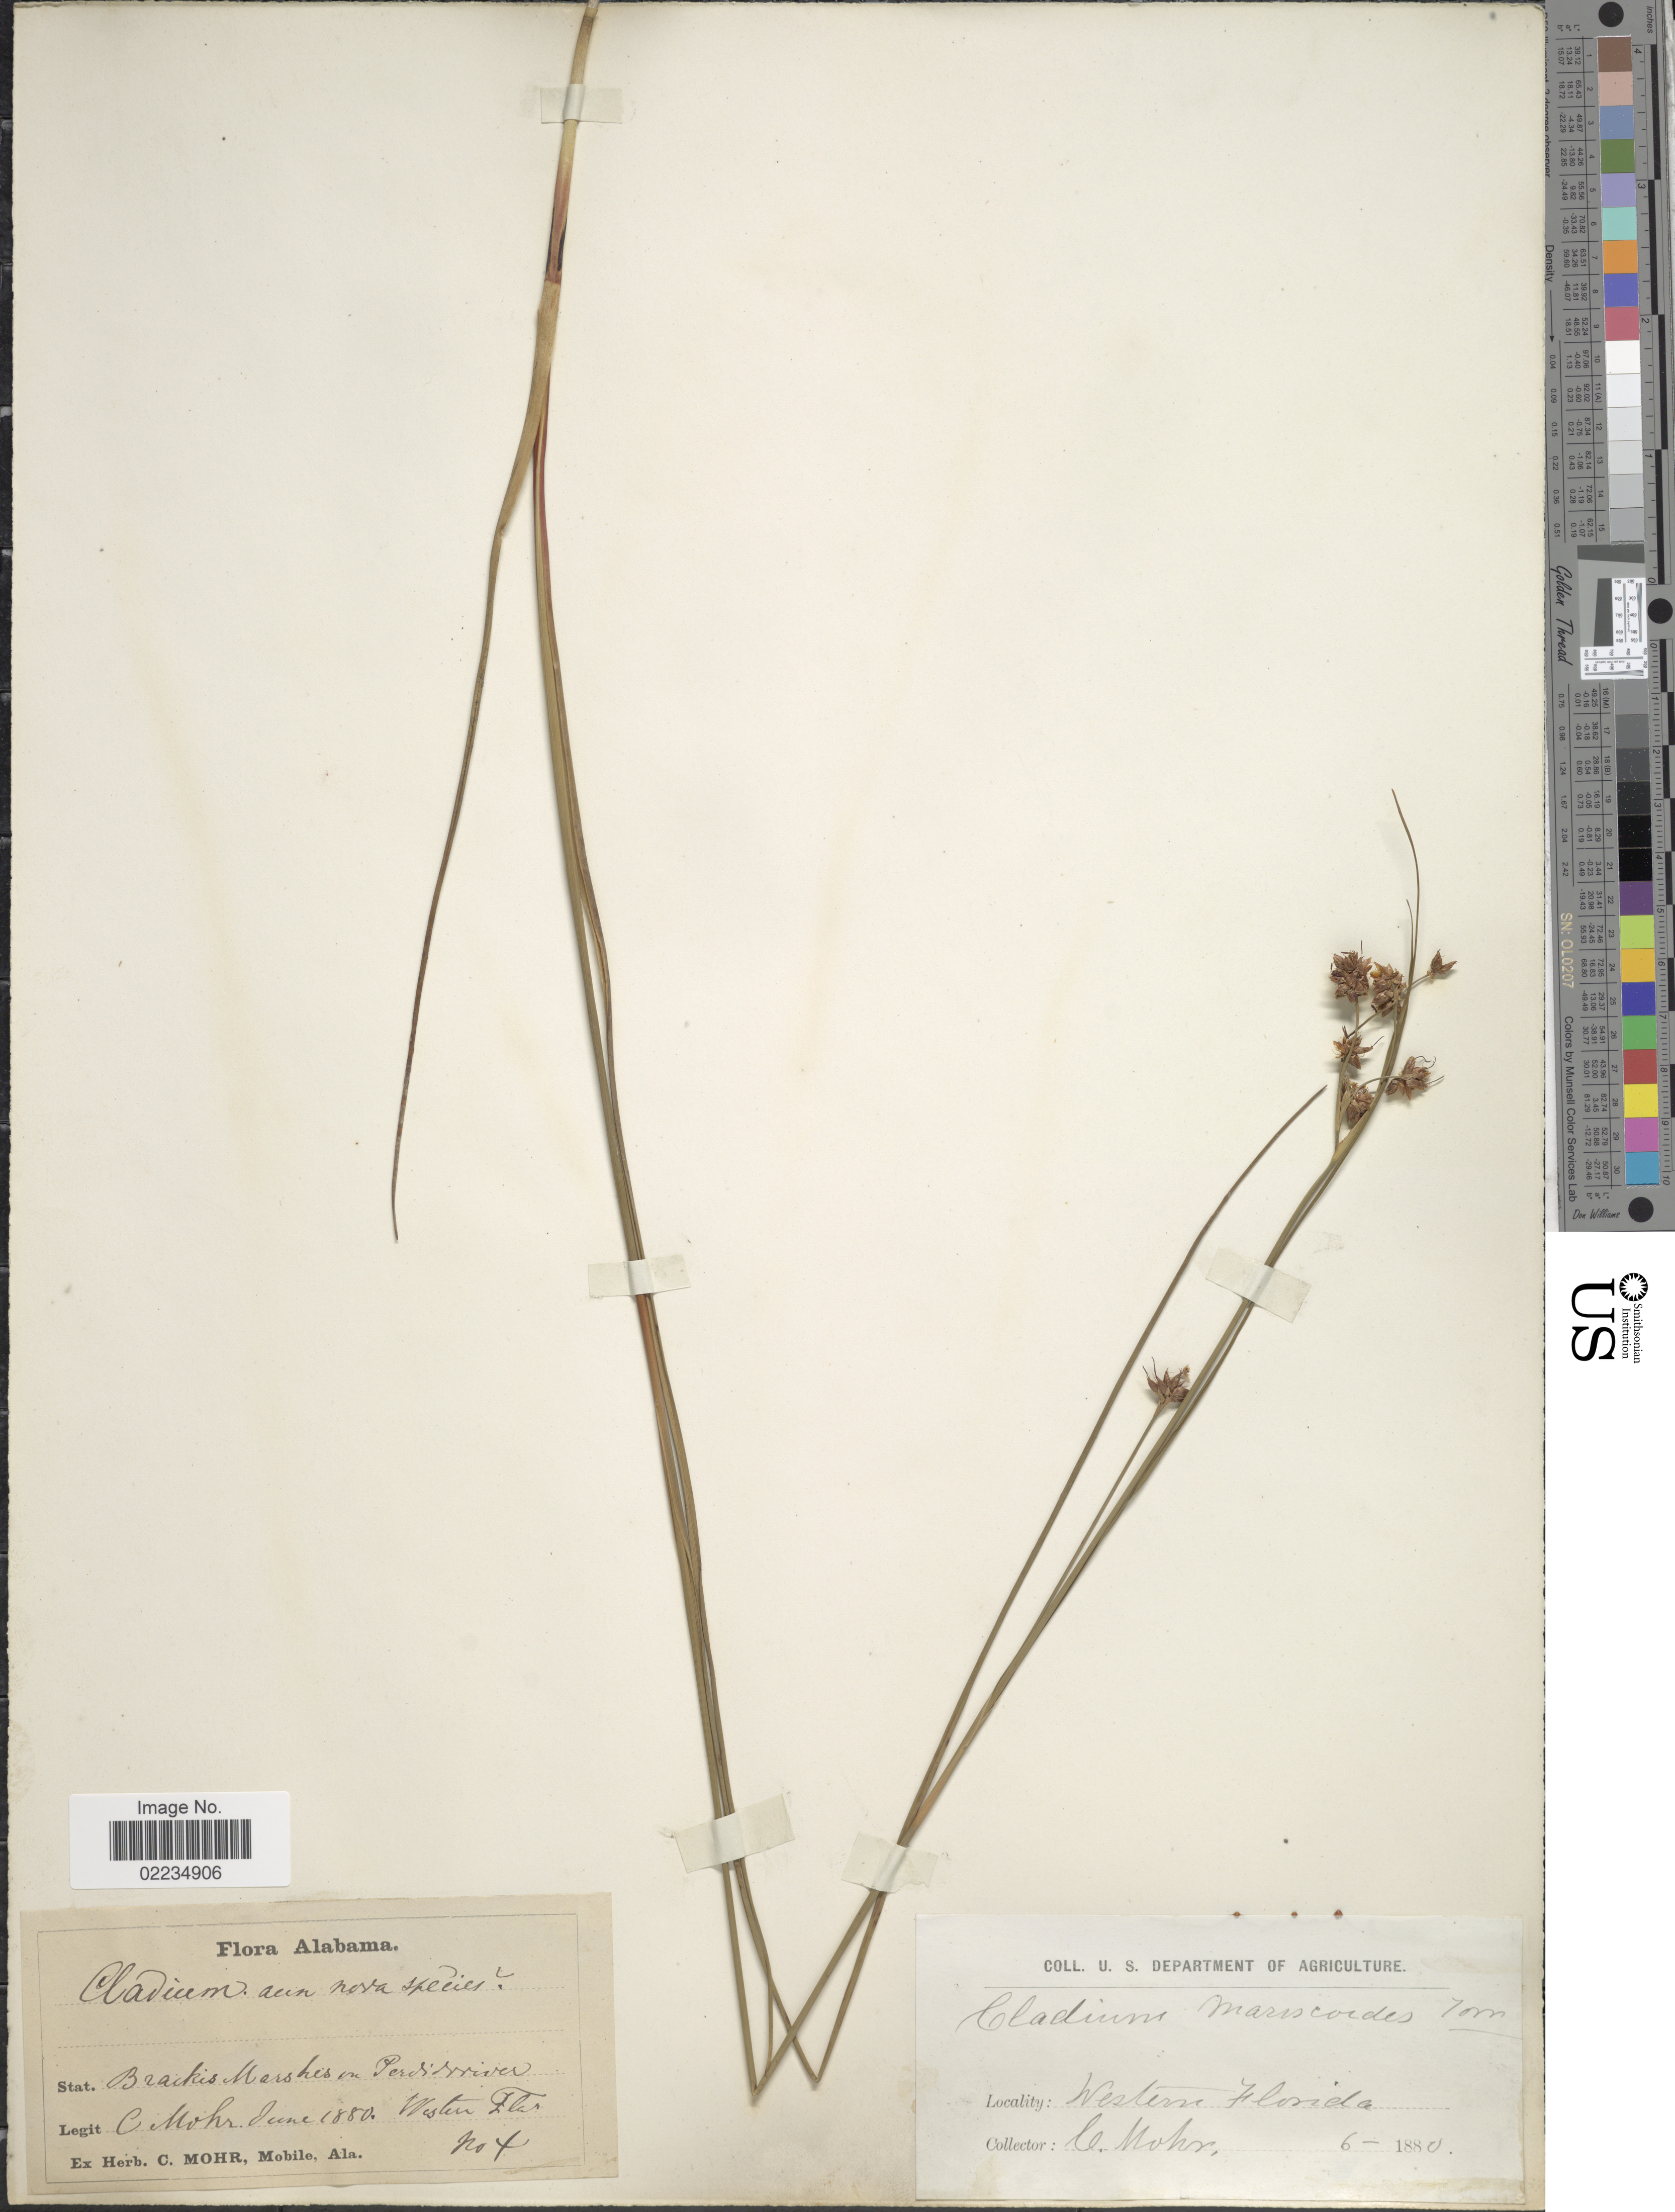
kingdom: Plantae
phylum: Tracheophyta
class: Liliopsida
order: Poales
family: Cyperaceae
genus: Cladium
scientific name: Cladium mariscoides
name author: (Muhl.) Torr.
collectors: C. T. Mohr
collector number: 4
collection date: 1880-06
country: United States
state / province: Florida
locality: Brackis marshes in Perdido river, Western Florida